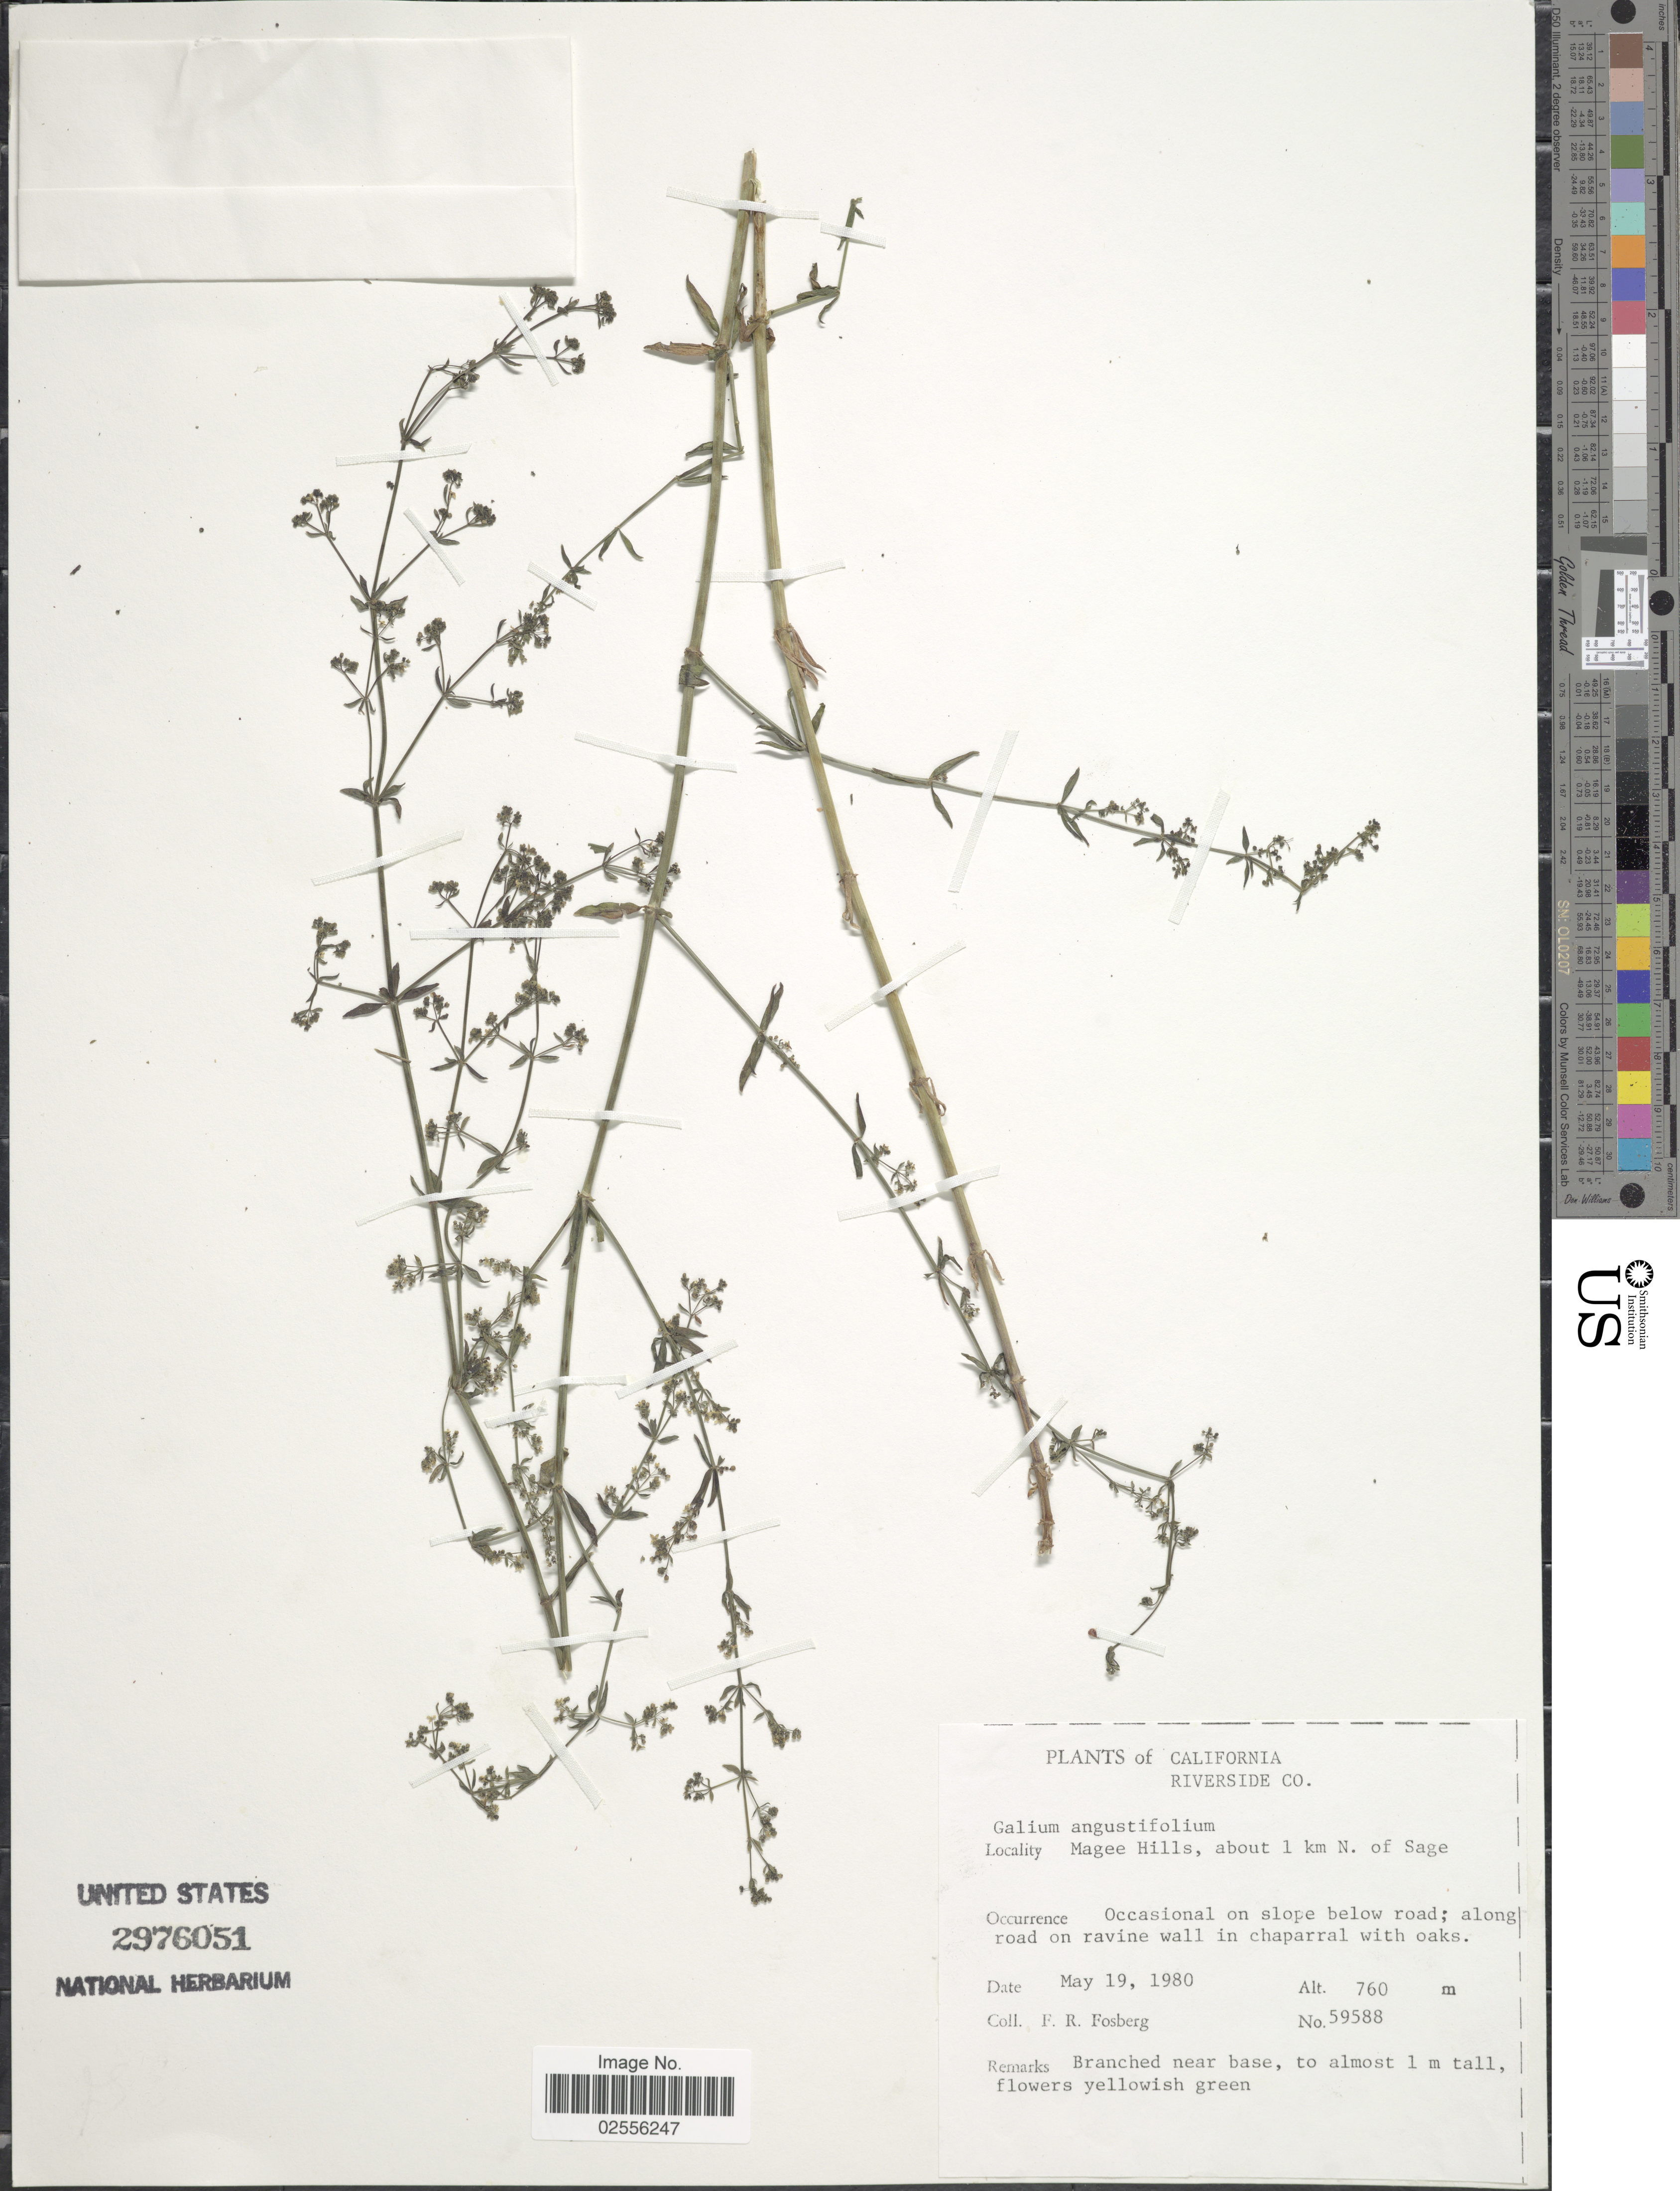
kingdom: Plantae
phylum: Tracheophyta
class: Magnoliopsida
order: Gentianales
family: Rubiaceae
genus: Galium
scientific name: Galium angustifolium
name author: Nutt.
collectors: F. R. Fosberg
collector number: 59588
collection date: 1980-05-19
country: United States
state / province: California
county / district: Riverside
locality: Riverside Co. Magee Hills, about 1 km N. of Sage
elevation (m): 760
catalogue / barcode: US 2976051